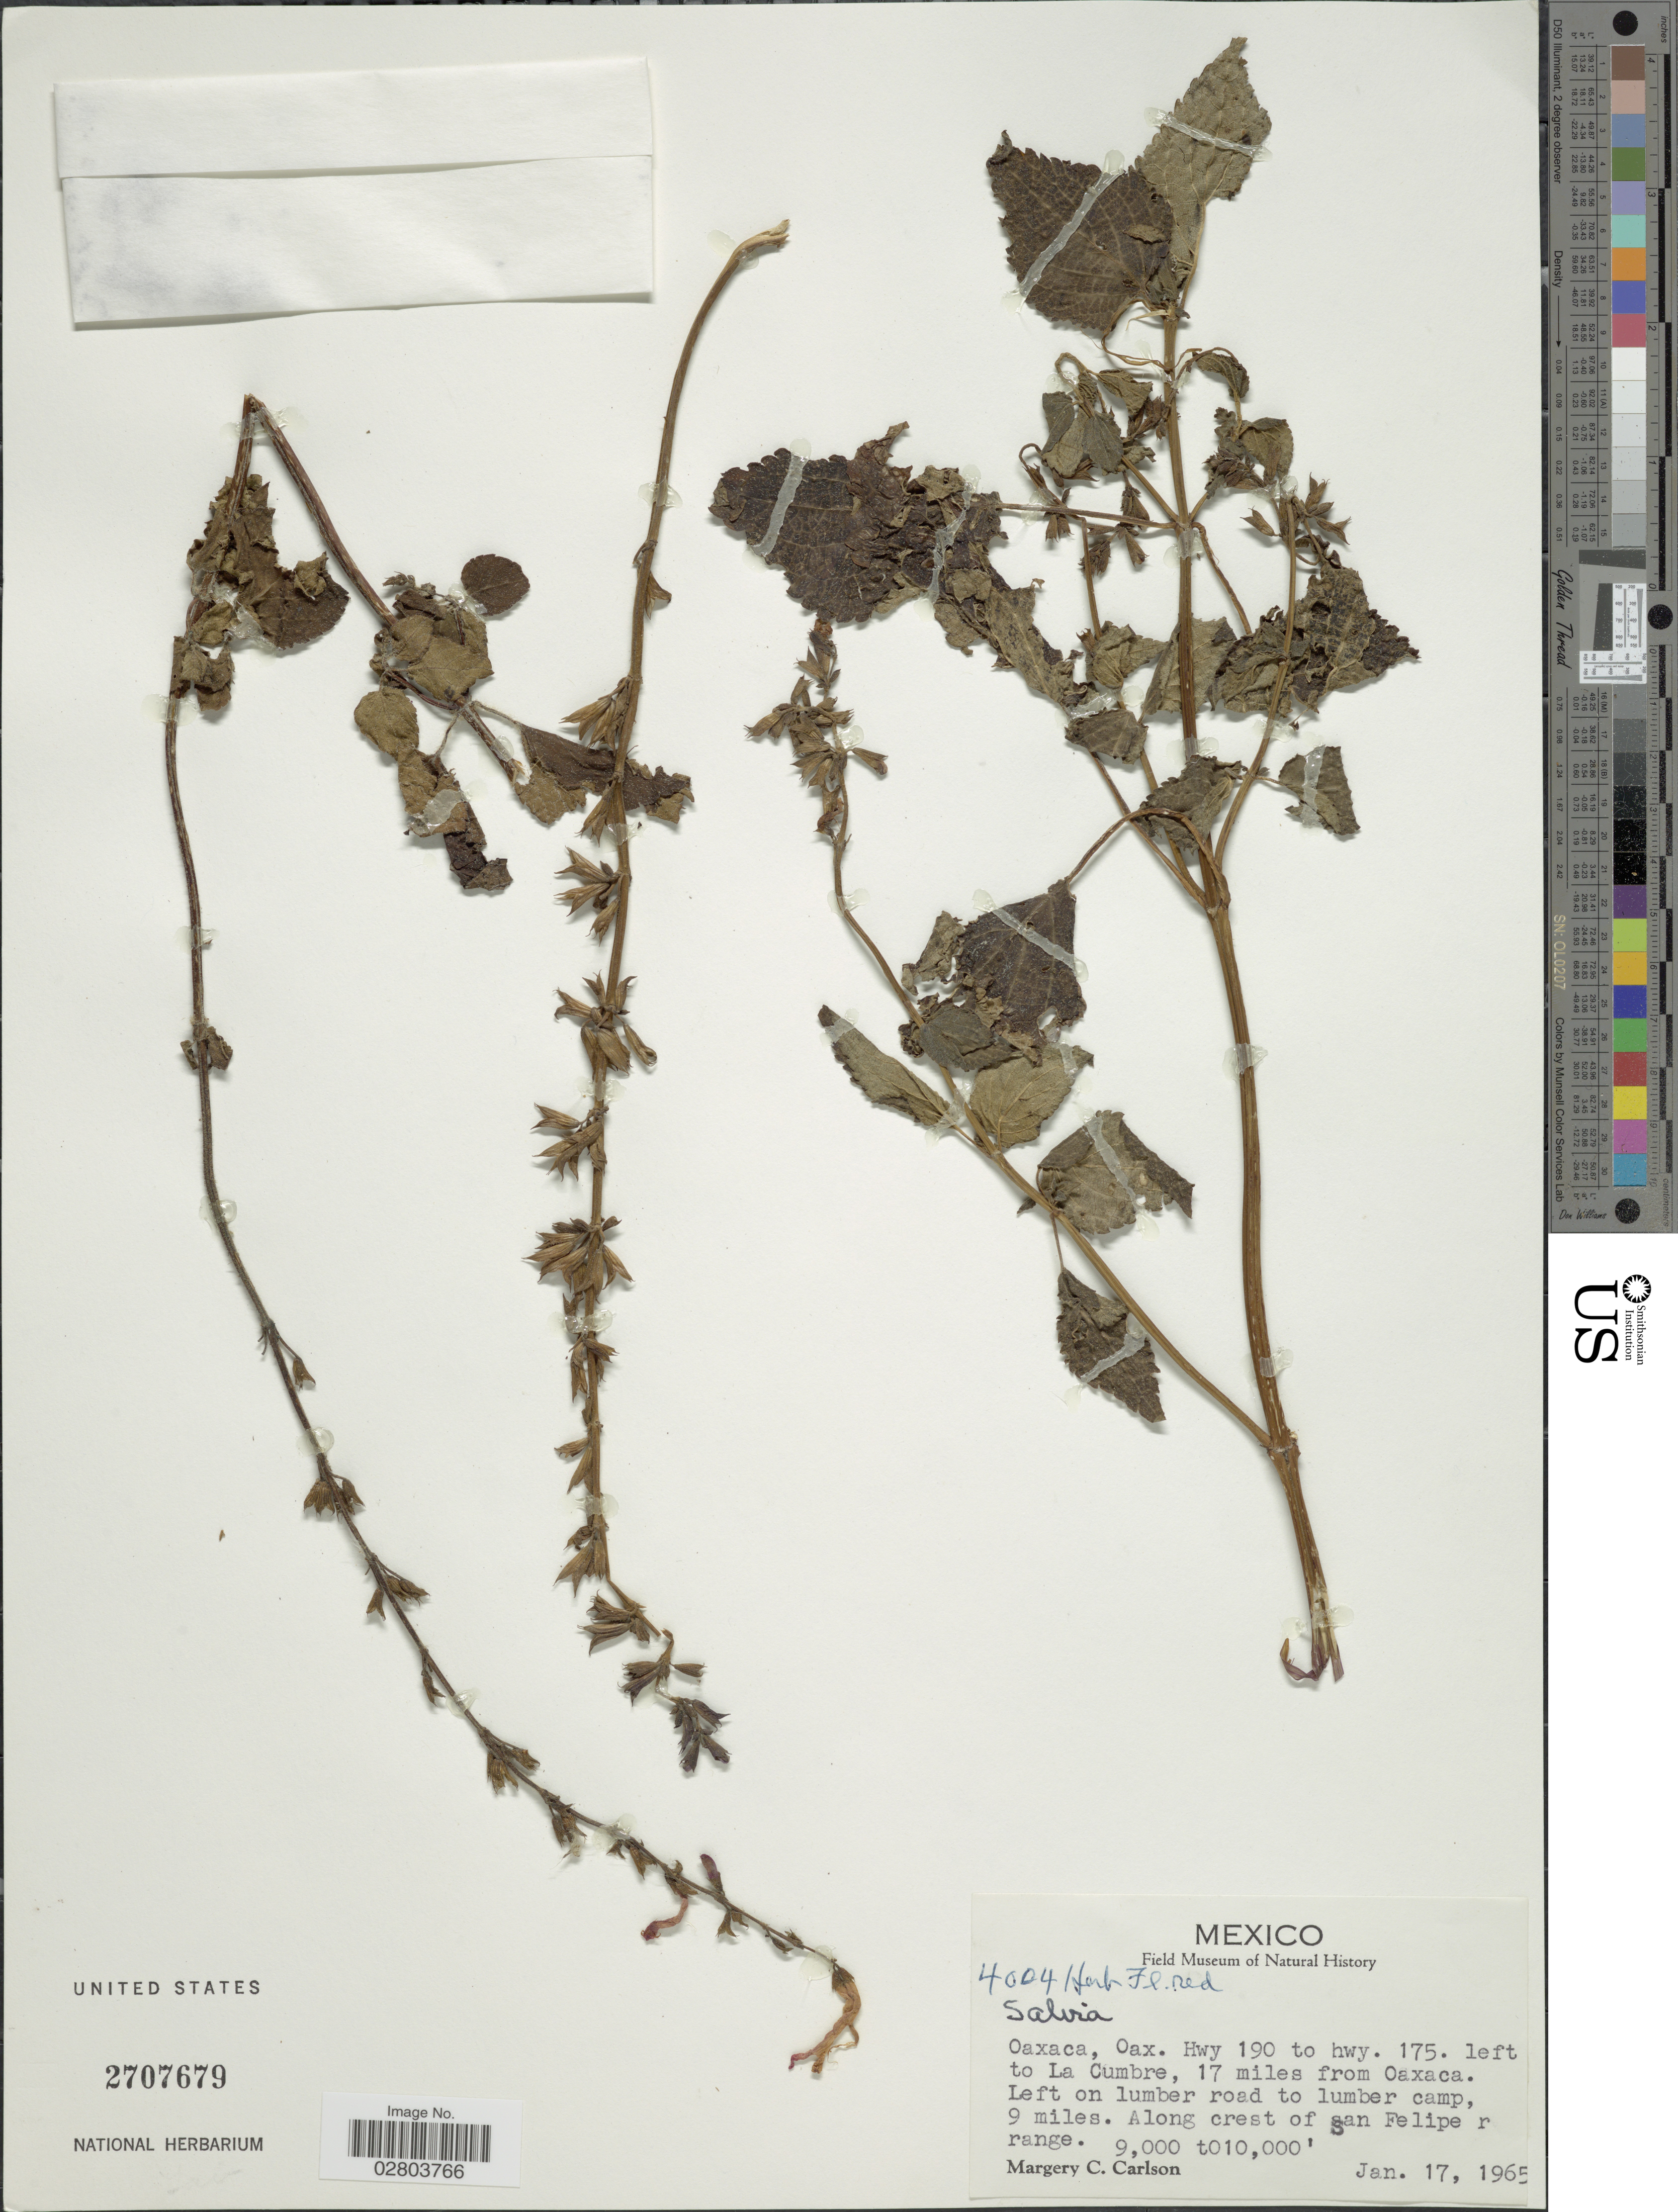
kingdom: Plantae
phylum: Tracheophyta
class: Magnoliopsida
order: Lamiales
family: Lamiaceae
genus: Salvia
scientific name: Salvia sp.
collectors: M. C. Carlson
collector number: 4004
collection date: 1965-01-17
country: Mexico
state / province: Oaxaca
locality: Oaxaca, Oax. Hwy 190 to hwy. 175. left to La Cumbre, 17 miles from Oaxaca. Left on lumber road to lumber camp, 9 miles. Along crest of San Felipe range.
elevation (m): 2743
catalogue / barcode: US 2707679